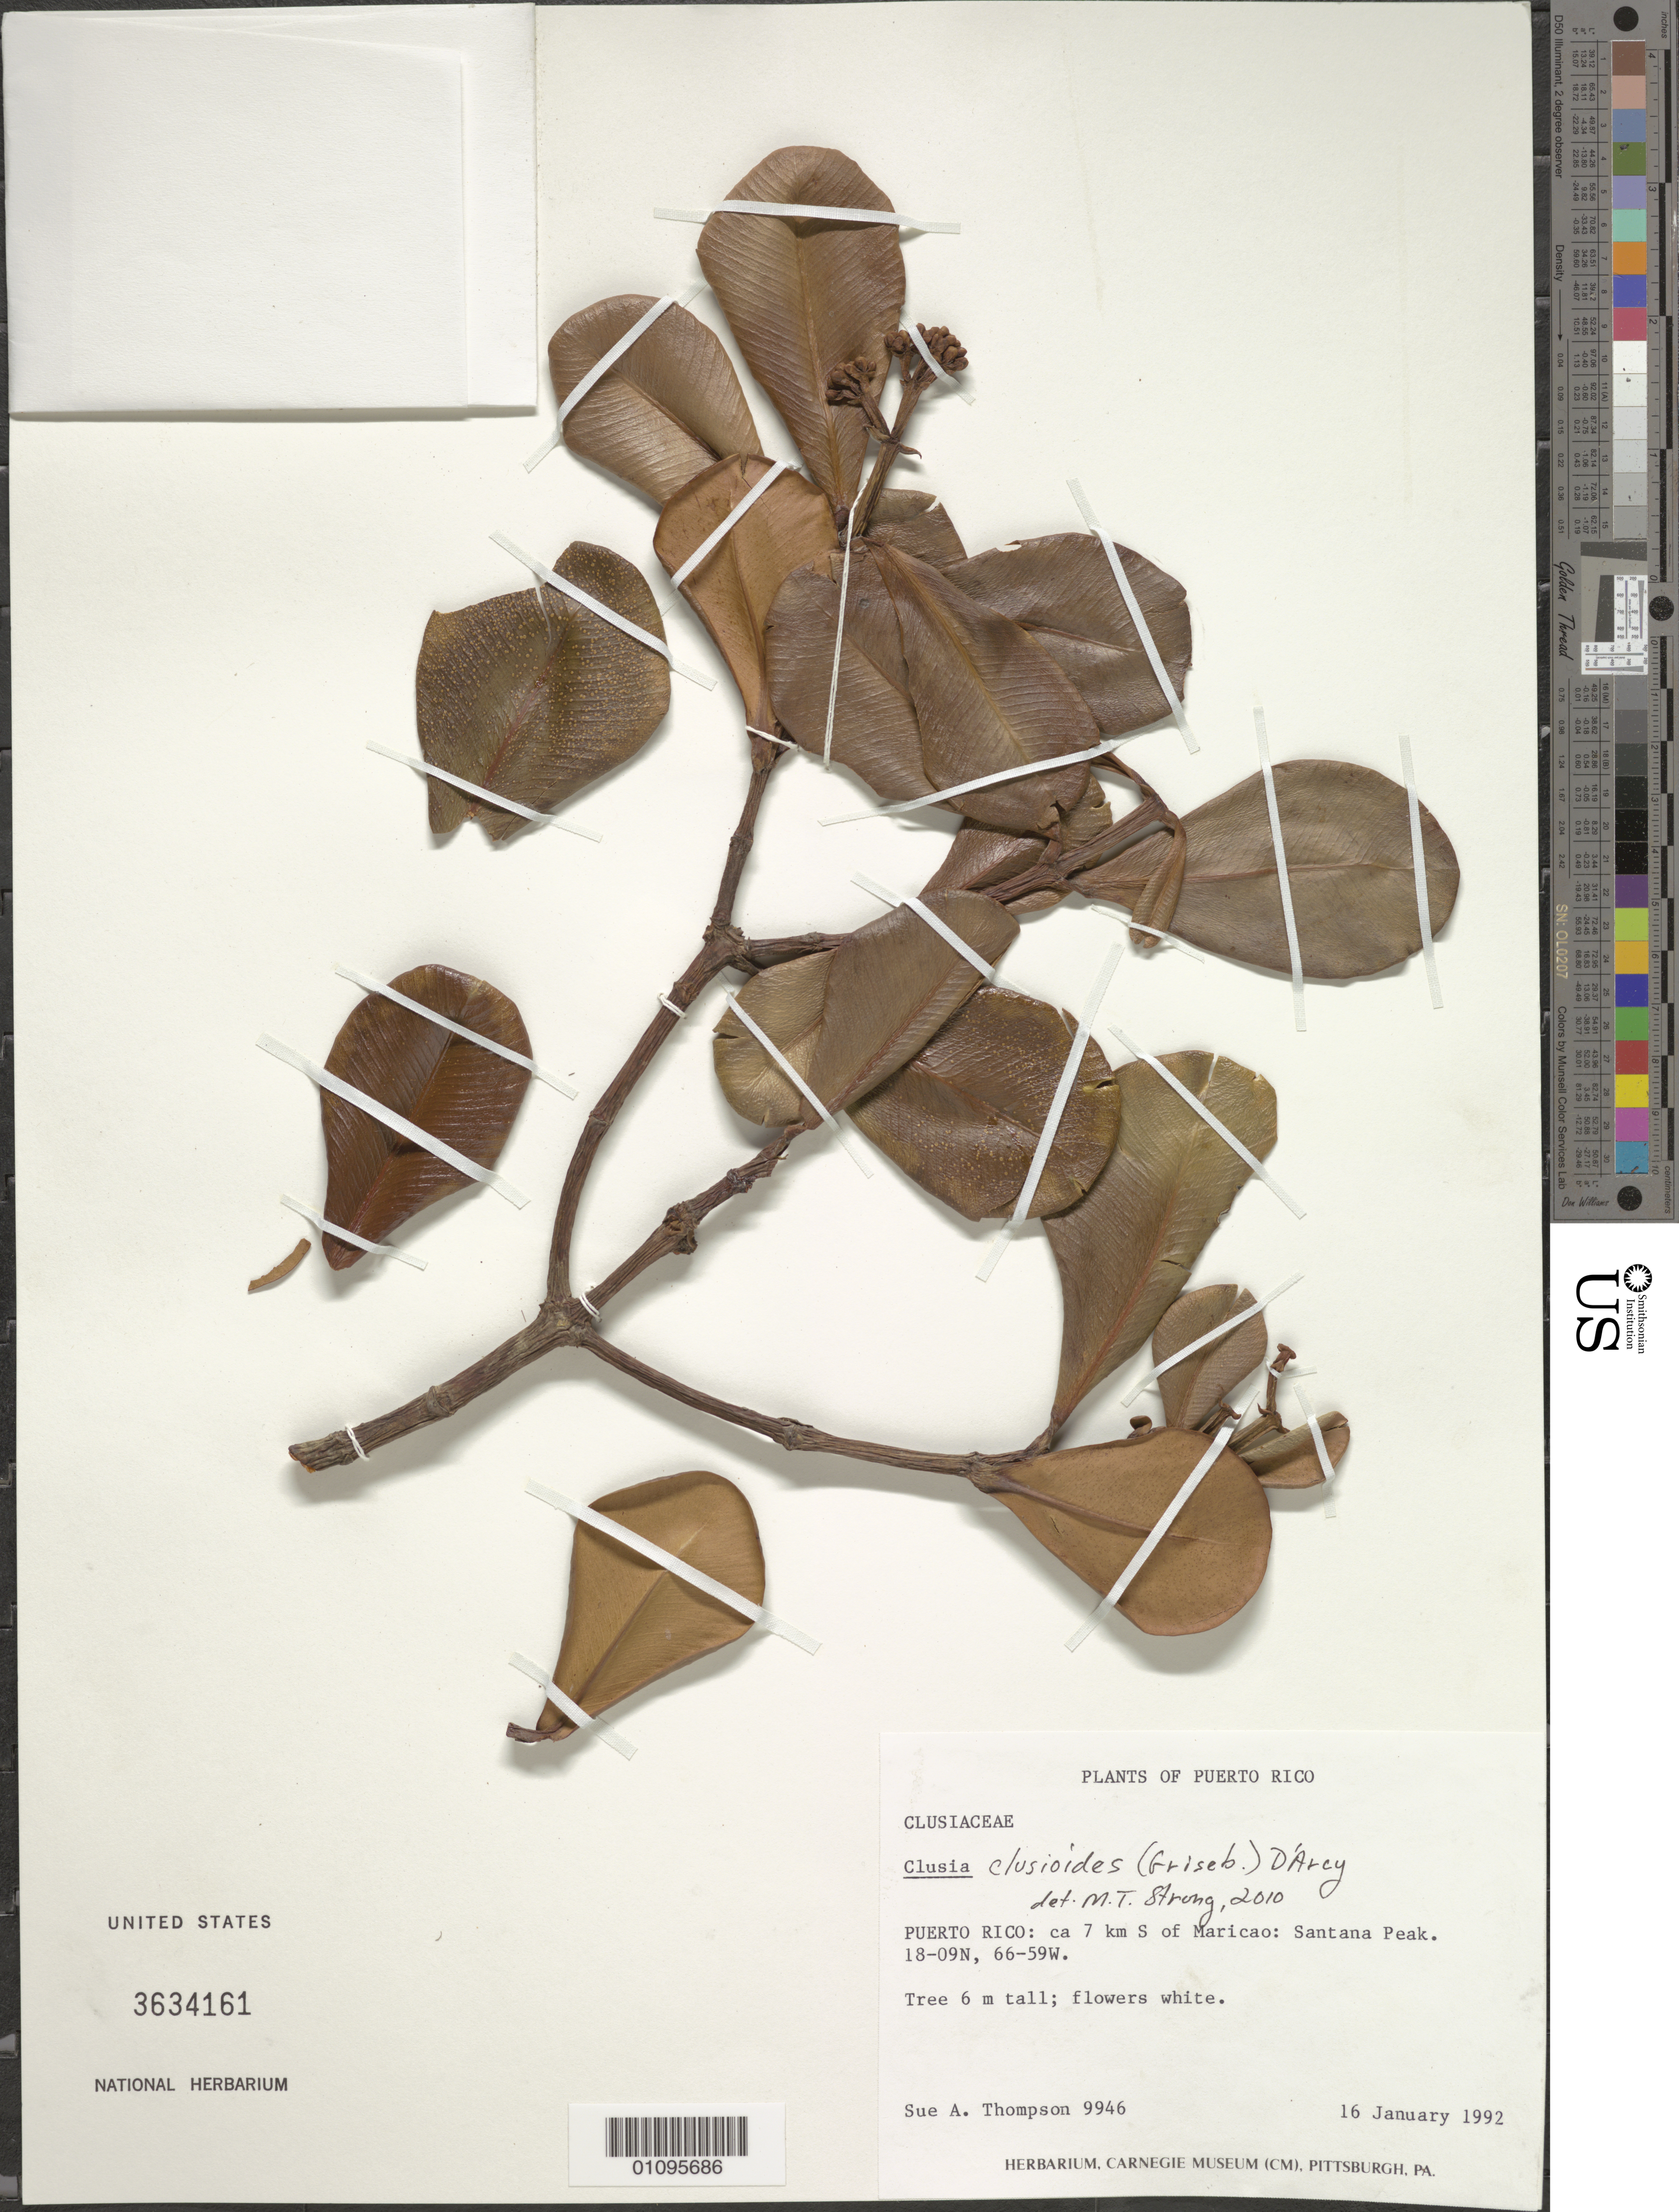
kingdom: Plantae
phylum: Tracheophyta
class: Magnoliopsida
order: Malpighiales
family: Clusiaceae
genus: Clusia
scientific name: Clusia clusioides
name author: (Griseb.) D'Arcy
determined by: Strong, M. T., (US), Smithsonian Institution - National Museum of Natural History (UNITED STATES)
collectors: S. A. Thompson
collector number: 9946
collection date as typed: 16 Jan 1992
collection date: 1992-01-16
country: Puerto Rico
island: Puerto Rico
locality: Santana Peak, about 7 km S of Maricao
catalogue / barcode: US 3634161